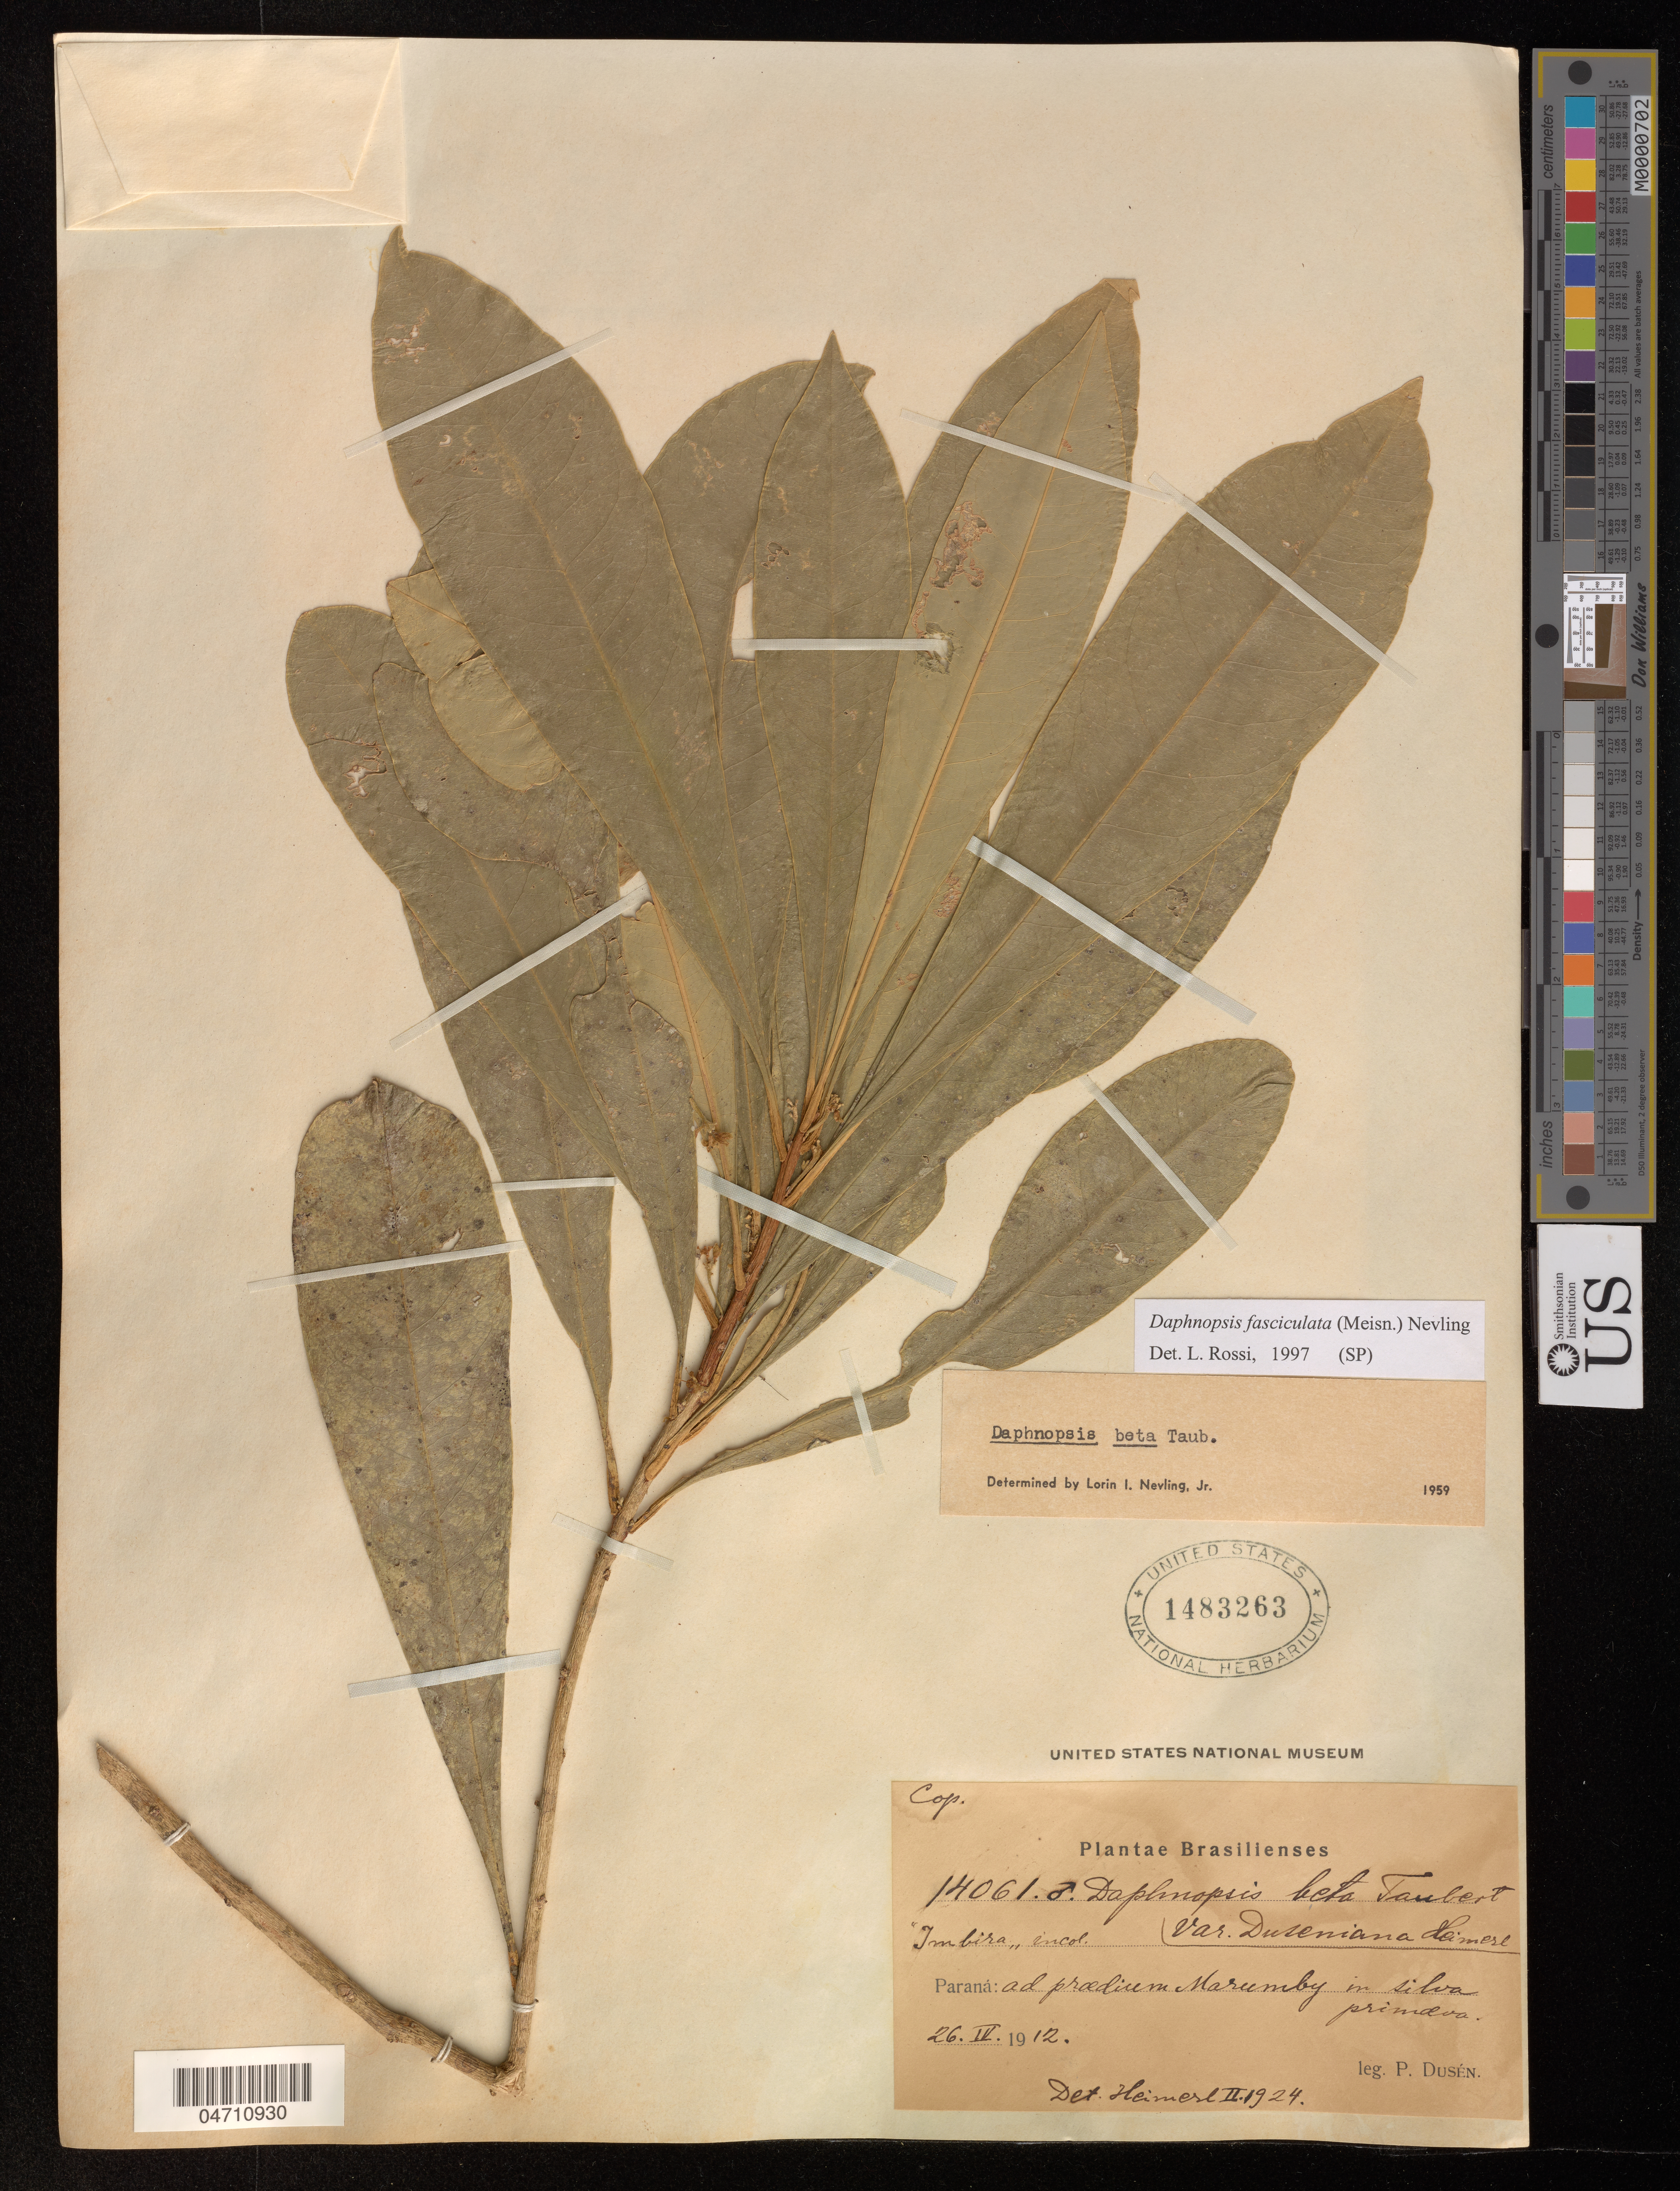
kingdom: Plantae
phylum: Tracheophyta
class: Magnoliopsida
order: Malvales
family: Thymelaeaceae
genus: Daphnopsis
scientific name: Daphnopsis fasciculata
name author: (R. Meissn.) Nevl.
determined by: Rossi, L.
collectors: P. Dusén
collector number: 14061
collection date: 1912-04-26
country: Brazil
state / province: Paraná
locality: Silva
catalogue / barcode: US 1483263